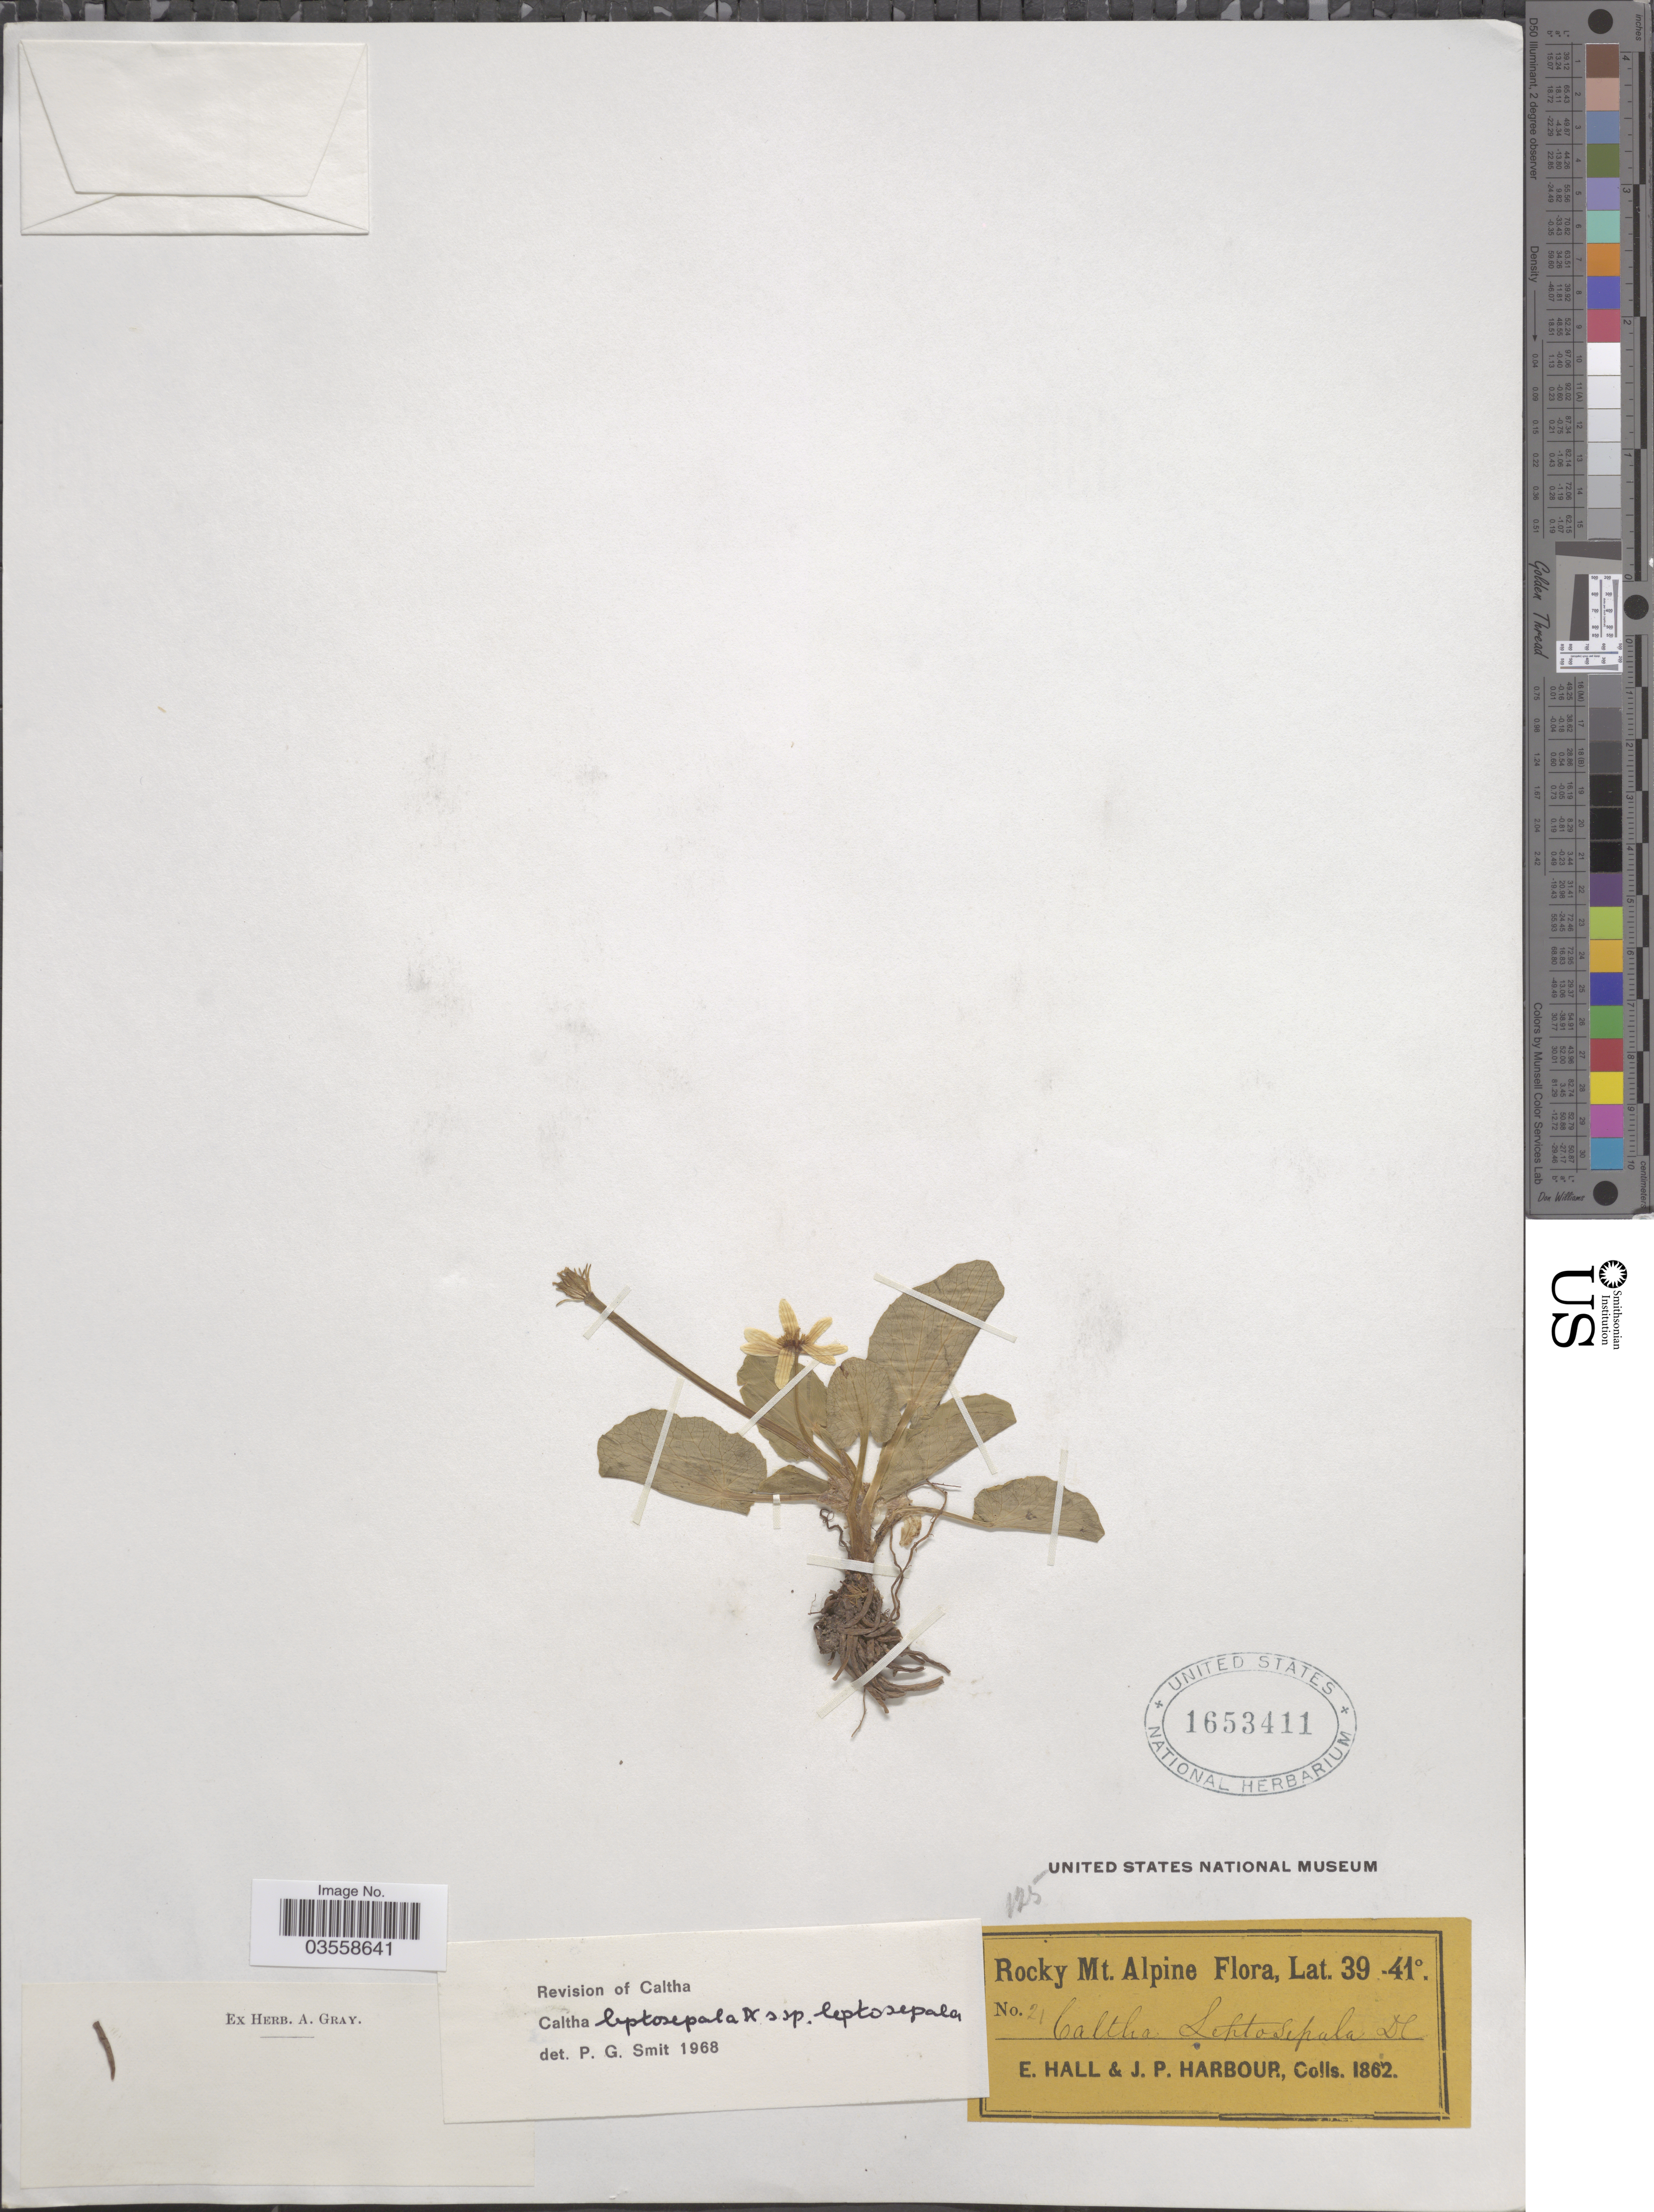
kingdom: Plantae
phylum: Tracheophyta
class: Magnoliopsida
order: Ranunculales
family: Ranunculaceae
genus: Caltha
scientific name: Caltha leptosepala subsp. leptosepala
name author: DC.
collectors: E. Hall & J. Harbour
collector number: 21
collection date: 1862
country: United States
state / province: Colorado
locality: Rocky Mt. Alpine.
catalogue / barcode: US 1653411